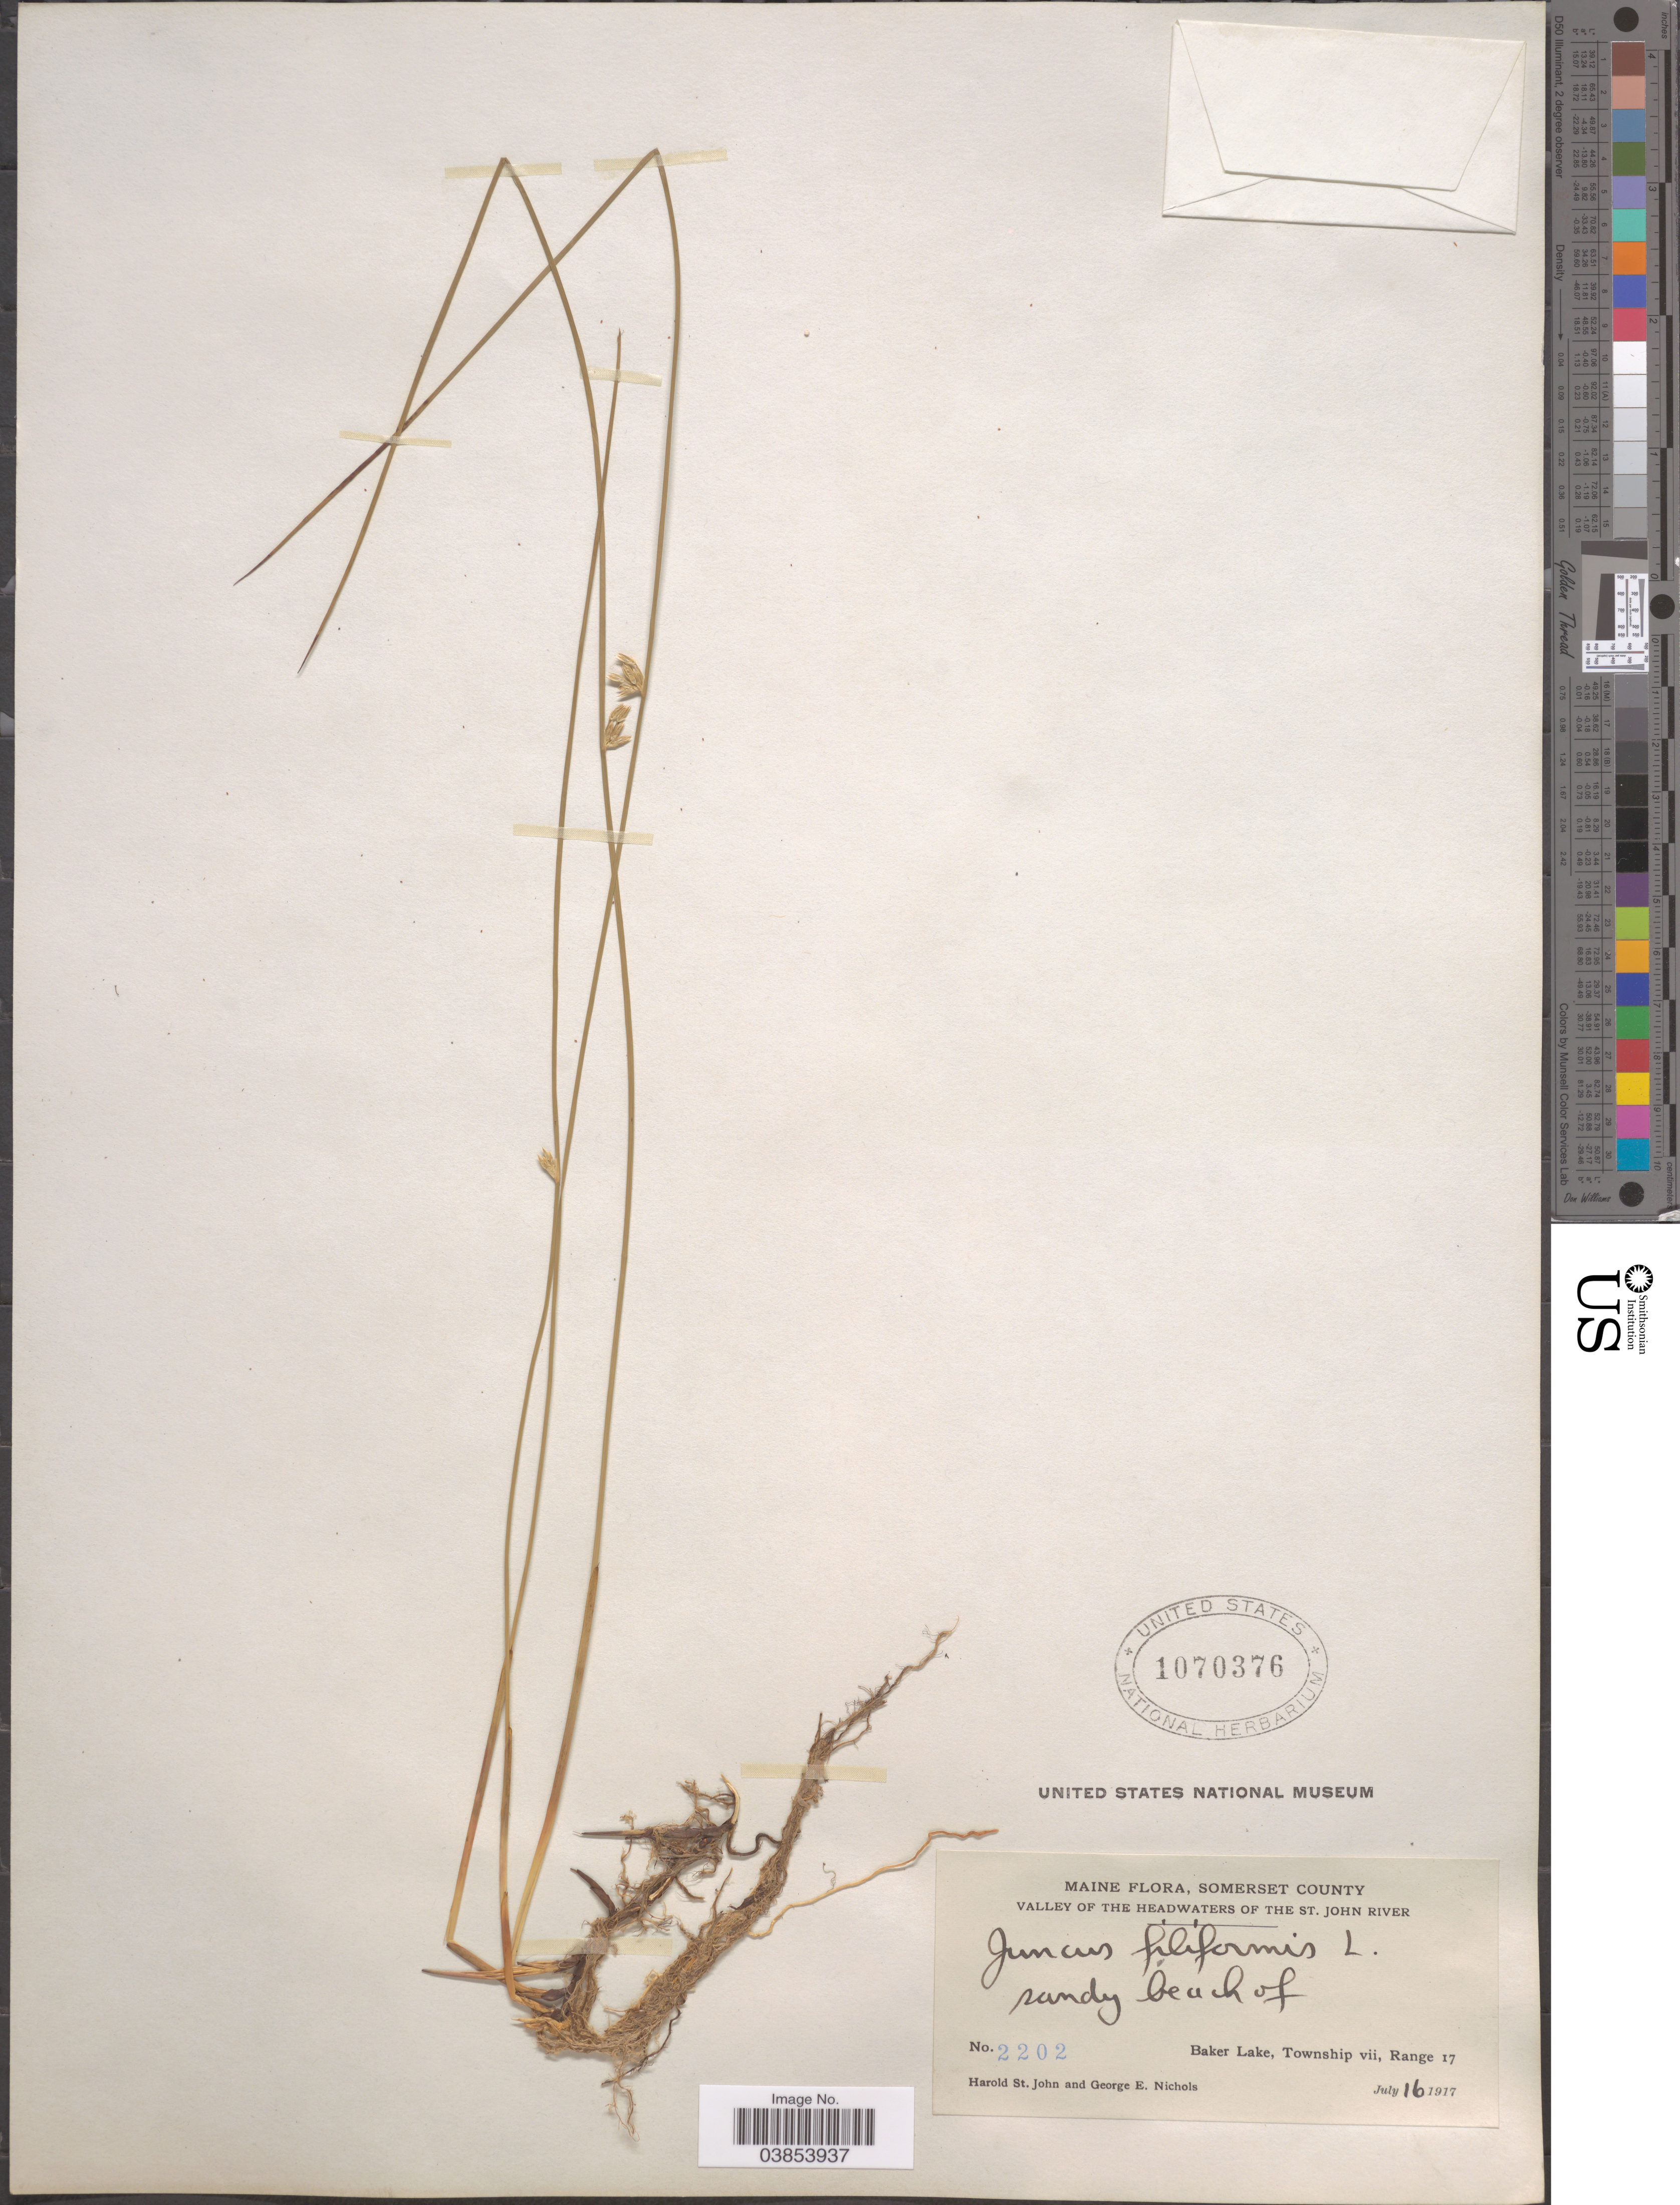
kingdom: Plantae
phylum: Tracheophyta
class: Liliopsida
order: Poales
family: Juncaceae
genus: Juncus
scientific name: Juncus filiformis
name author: L.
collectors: H. St. John & G. E. Nichols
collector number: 2202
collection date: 1917-07-16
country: United States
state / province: Maine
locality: Somerset County. Valley of the Headwaters of the St. John River. Sandy beach of Baker Lake, Township vii, Range 17.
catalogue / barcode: US 1070376